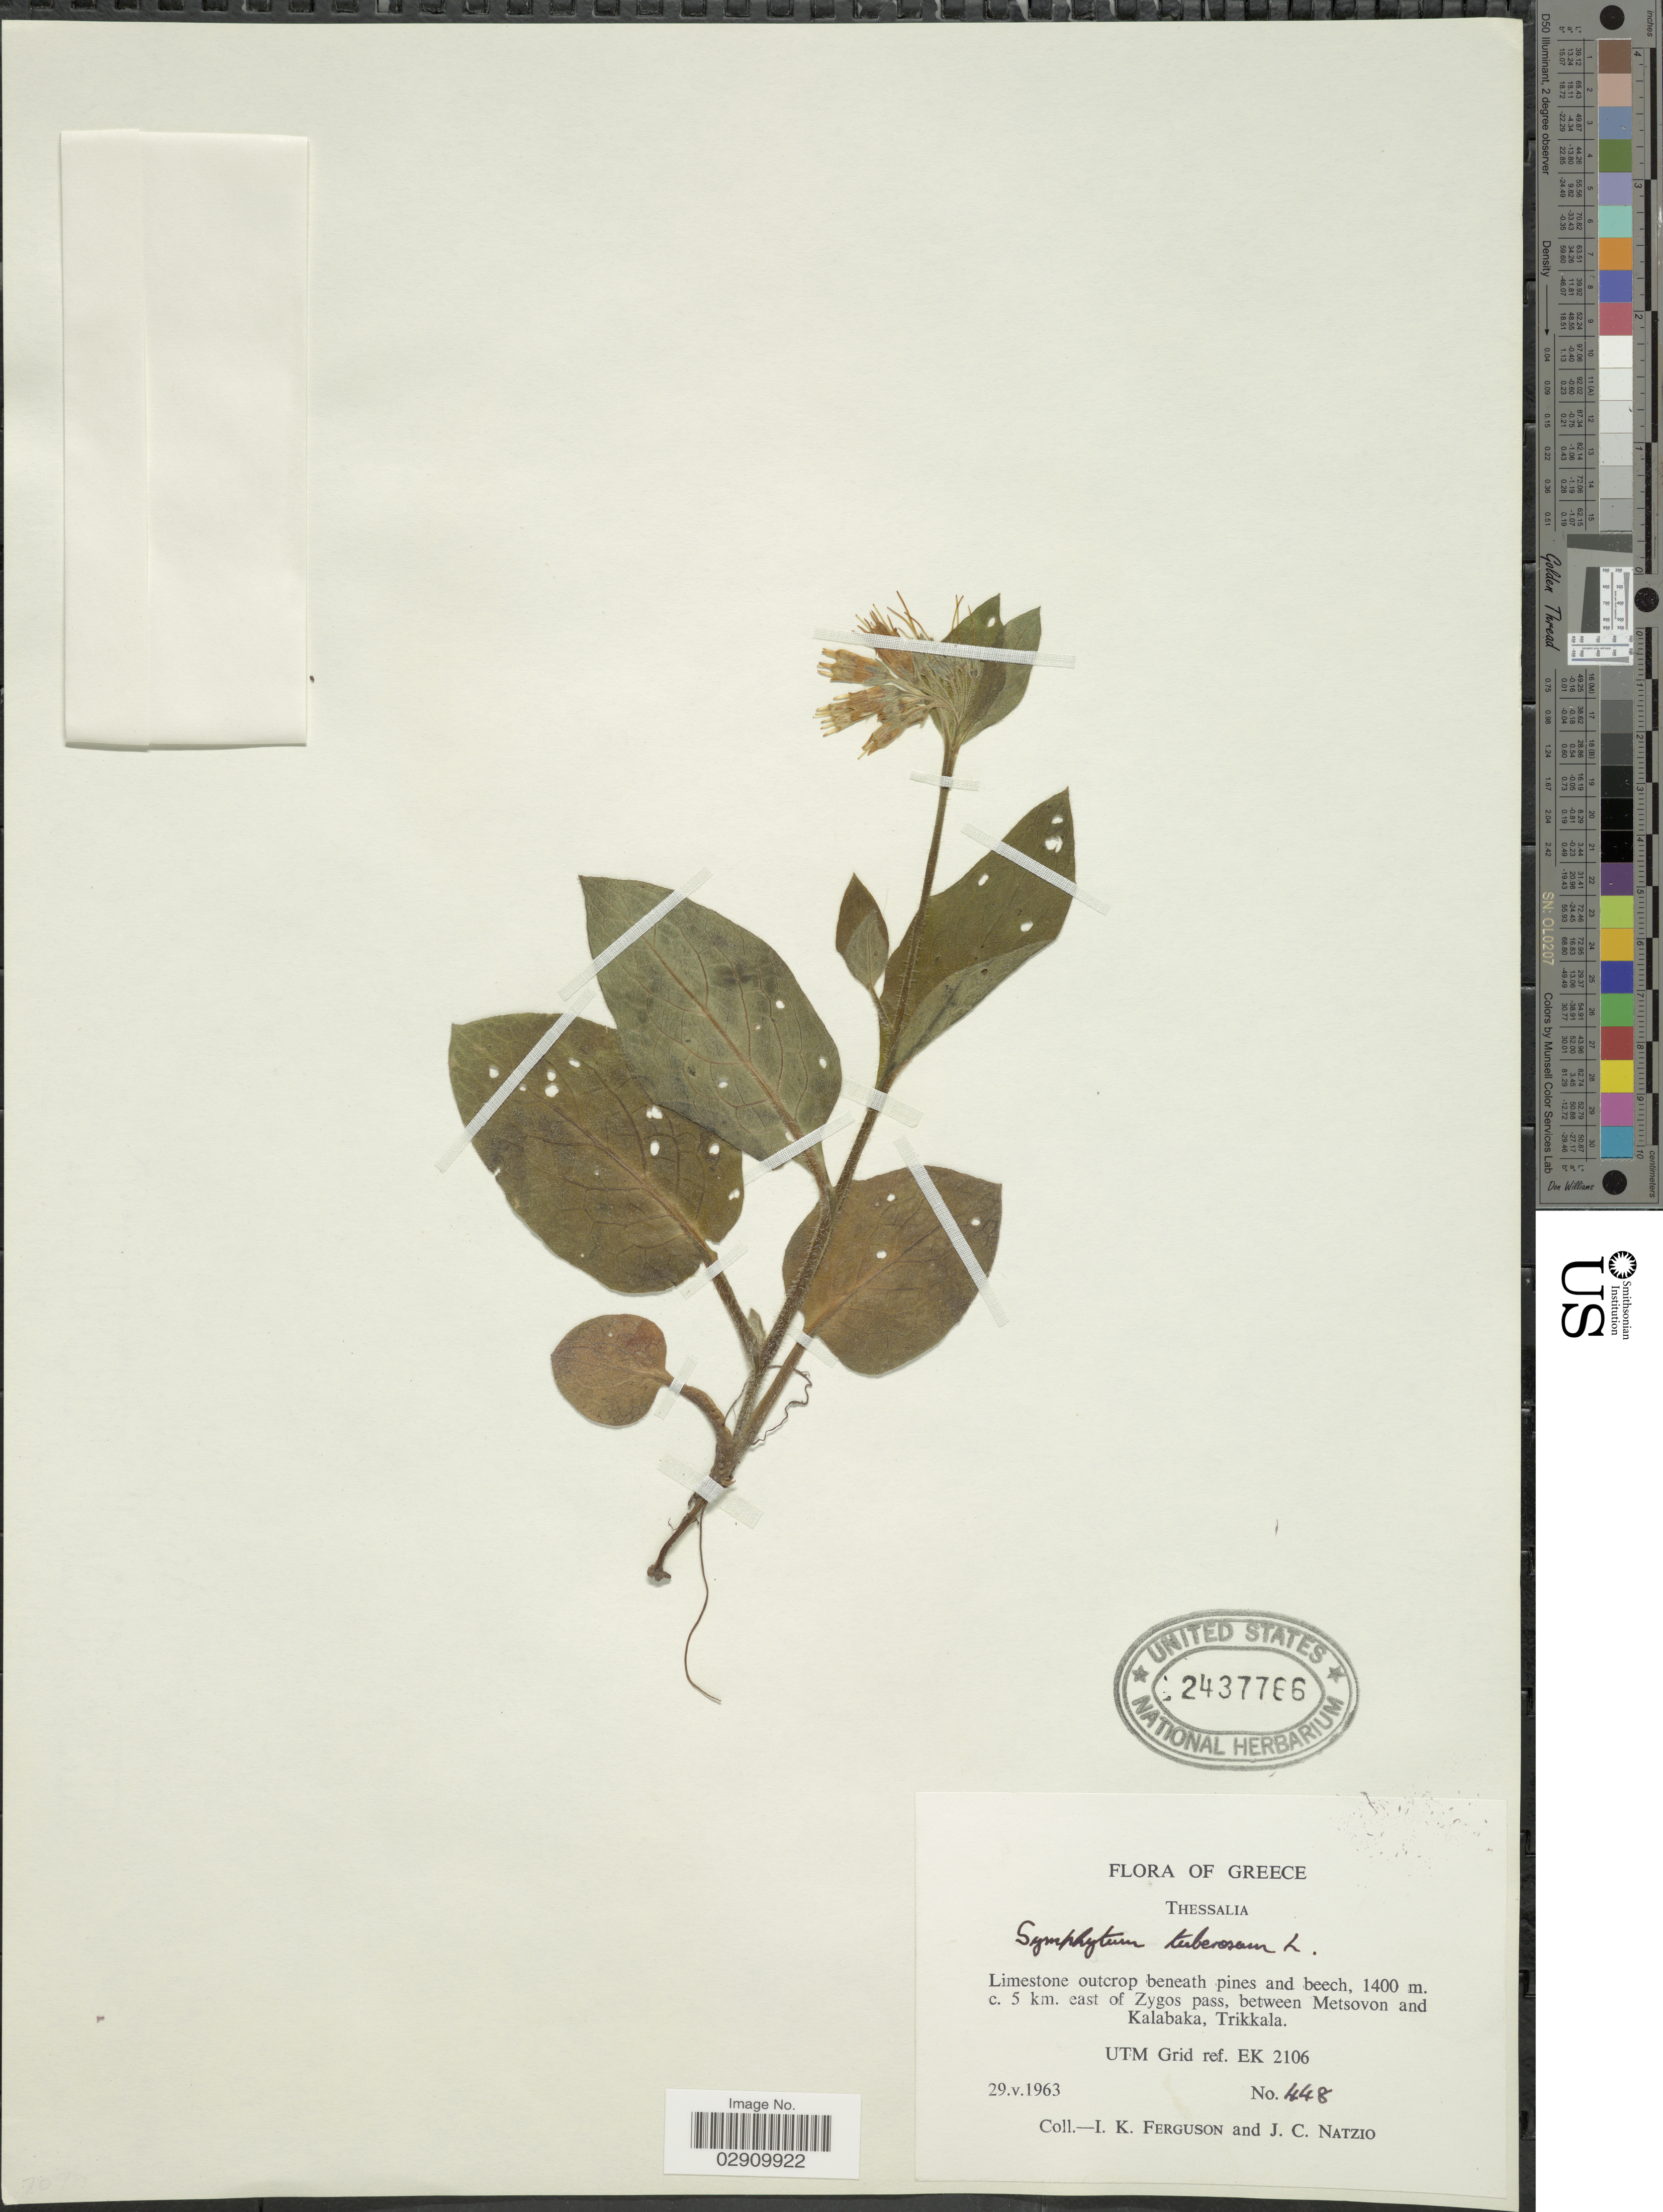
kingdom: Plantae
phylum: Tracheophyta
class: Magnoliopsida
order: Boraginales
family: Boraginaceae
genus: Symphytum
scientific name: Symphytum tuberosum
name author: L.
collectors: I. K. Ferguson & J. Natzio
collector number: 448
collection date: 1963-05-29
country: Greece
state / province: Thessaly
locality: Thessalia, c. 5 km east of Zygos pass, between Metsovon and Kalabaka, Trikkala, UTM Grid ref. EK 2106.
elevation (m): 1400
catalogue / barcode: US 2437766